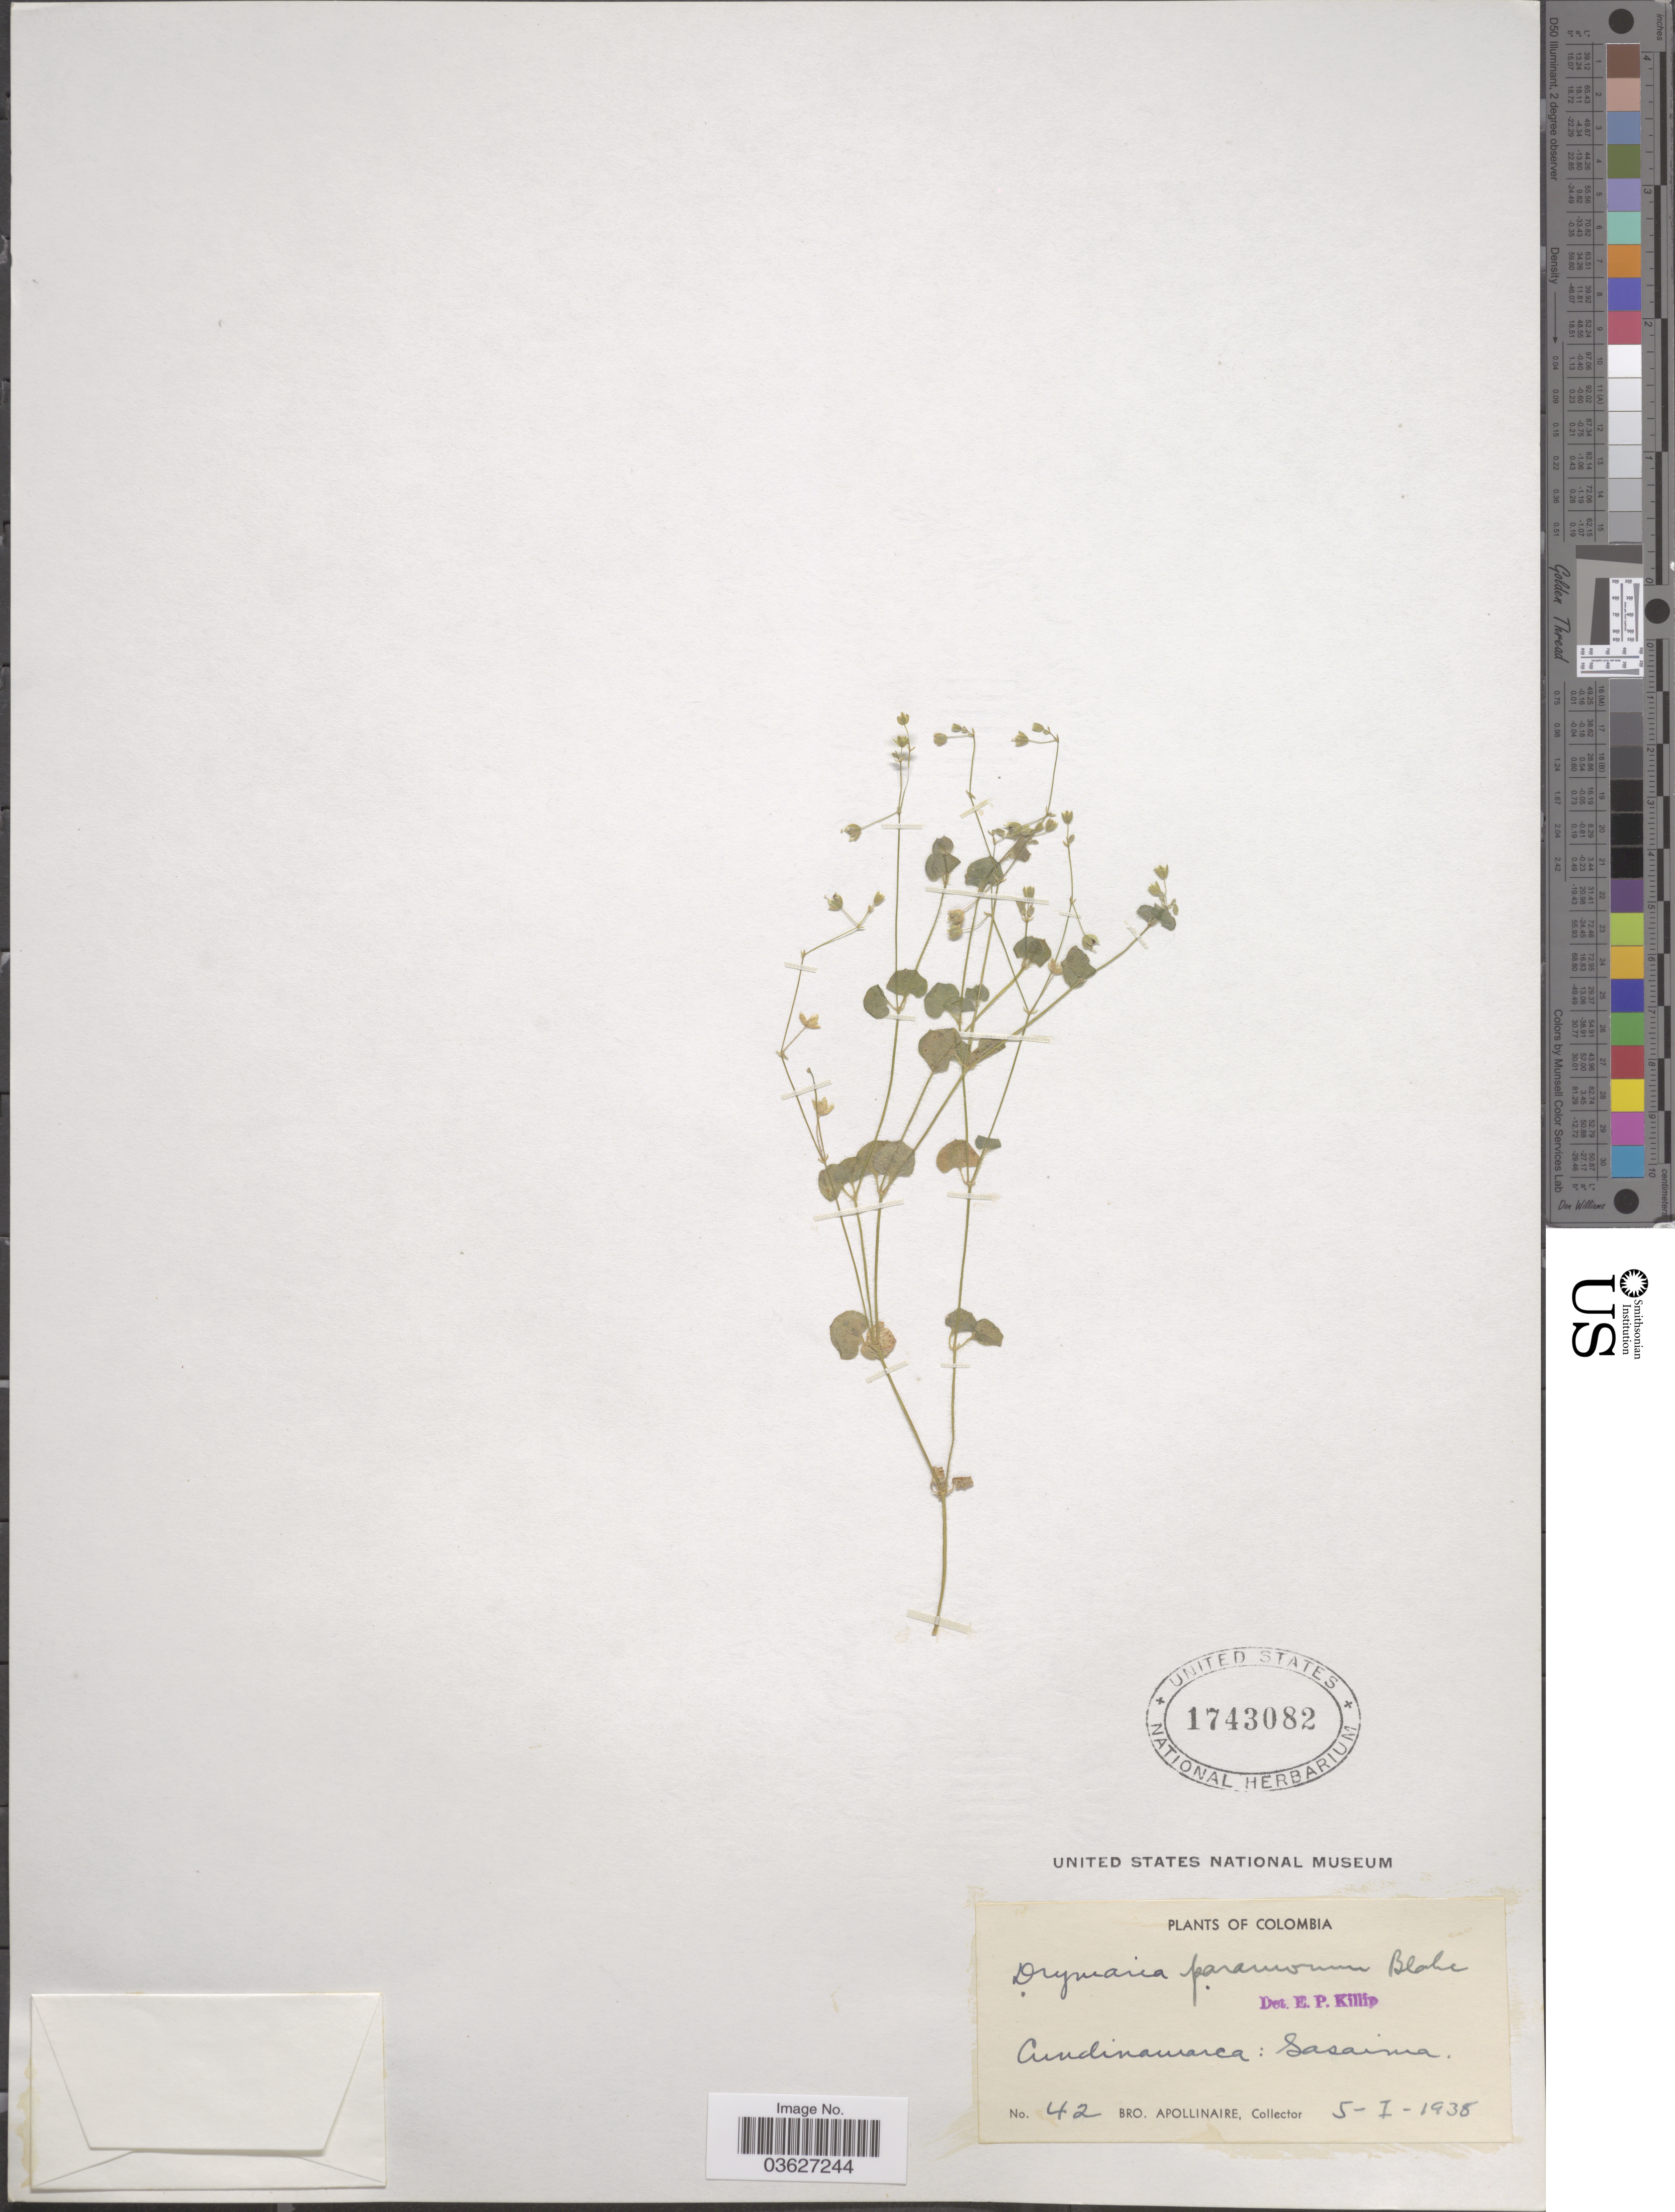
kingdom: Plantae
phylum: Tracheophyta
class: Magnoliopsida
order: Caryophyllales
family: Caryophyllaceae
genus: Drymaria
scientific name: Drymaria villosa subsp. paramorum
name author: (S.F. Blake) J.A. Duke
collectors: Bro. Apollinaire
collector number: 42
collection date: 1938-01-05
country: Colombia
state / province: Cundinamarca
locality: Sasaima.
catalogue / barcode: US 1743082